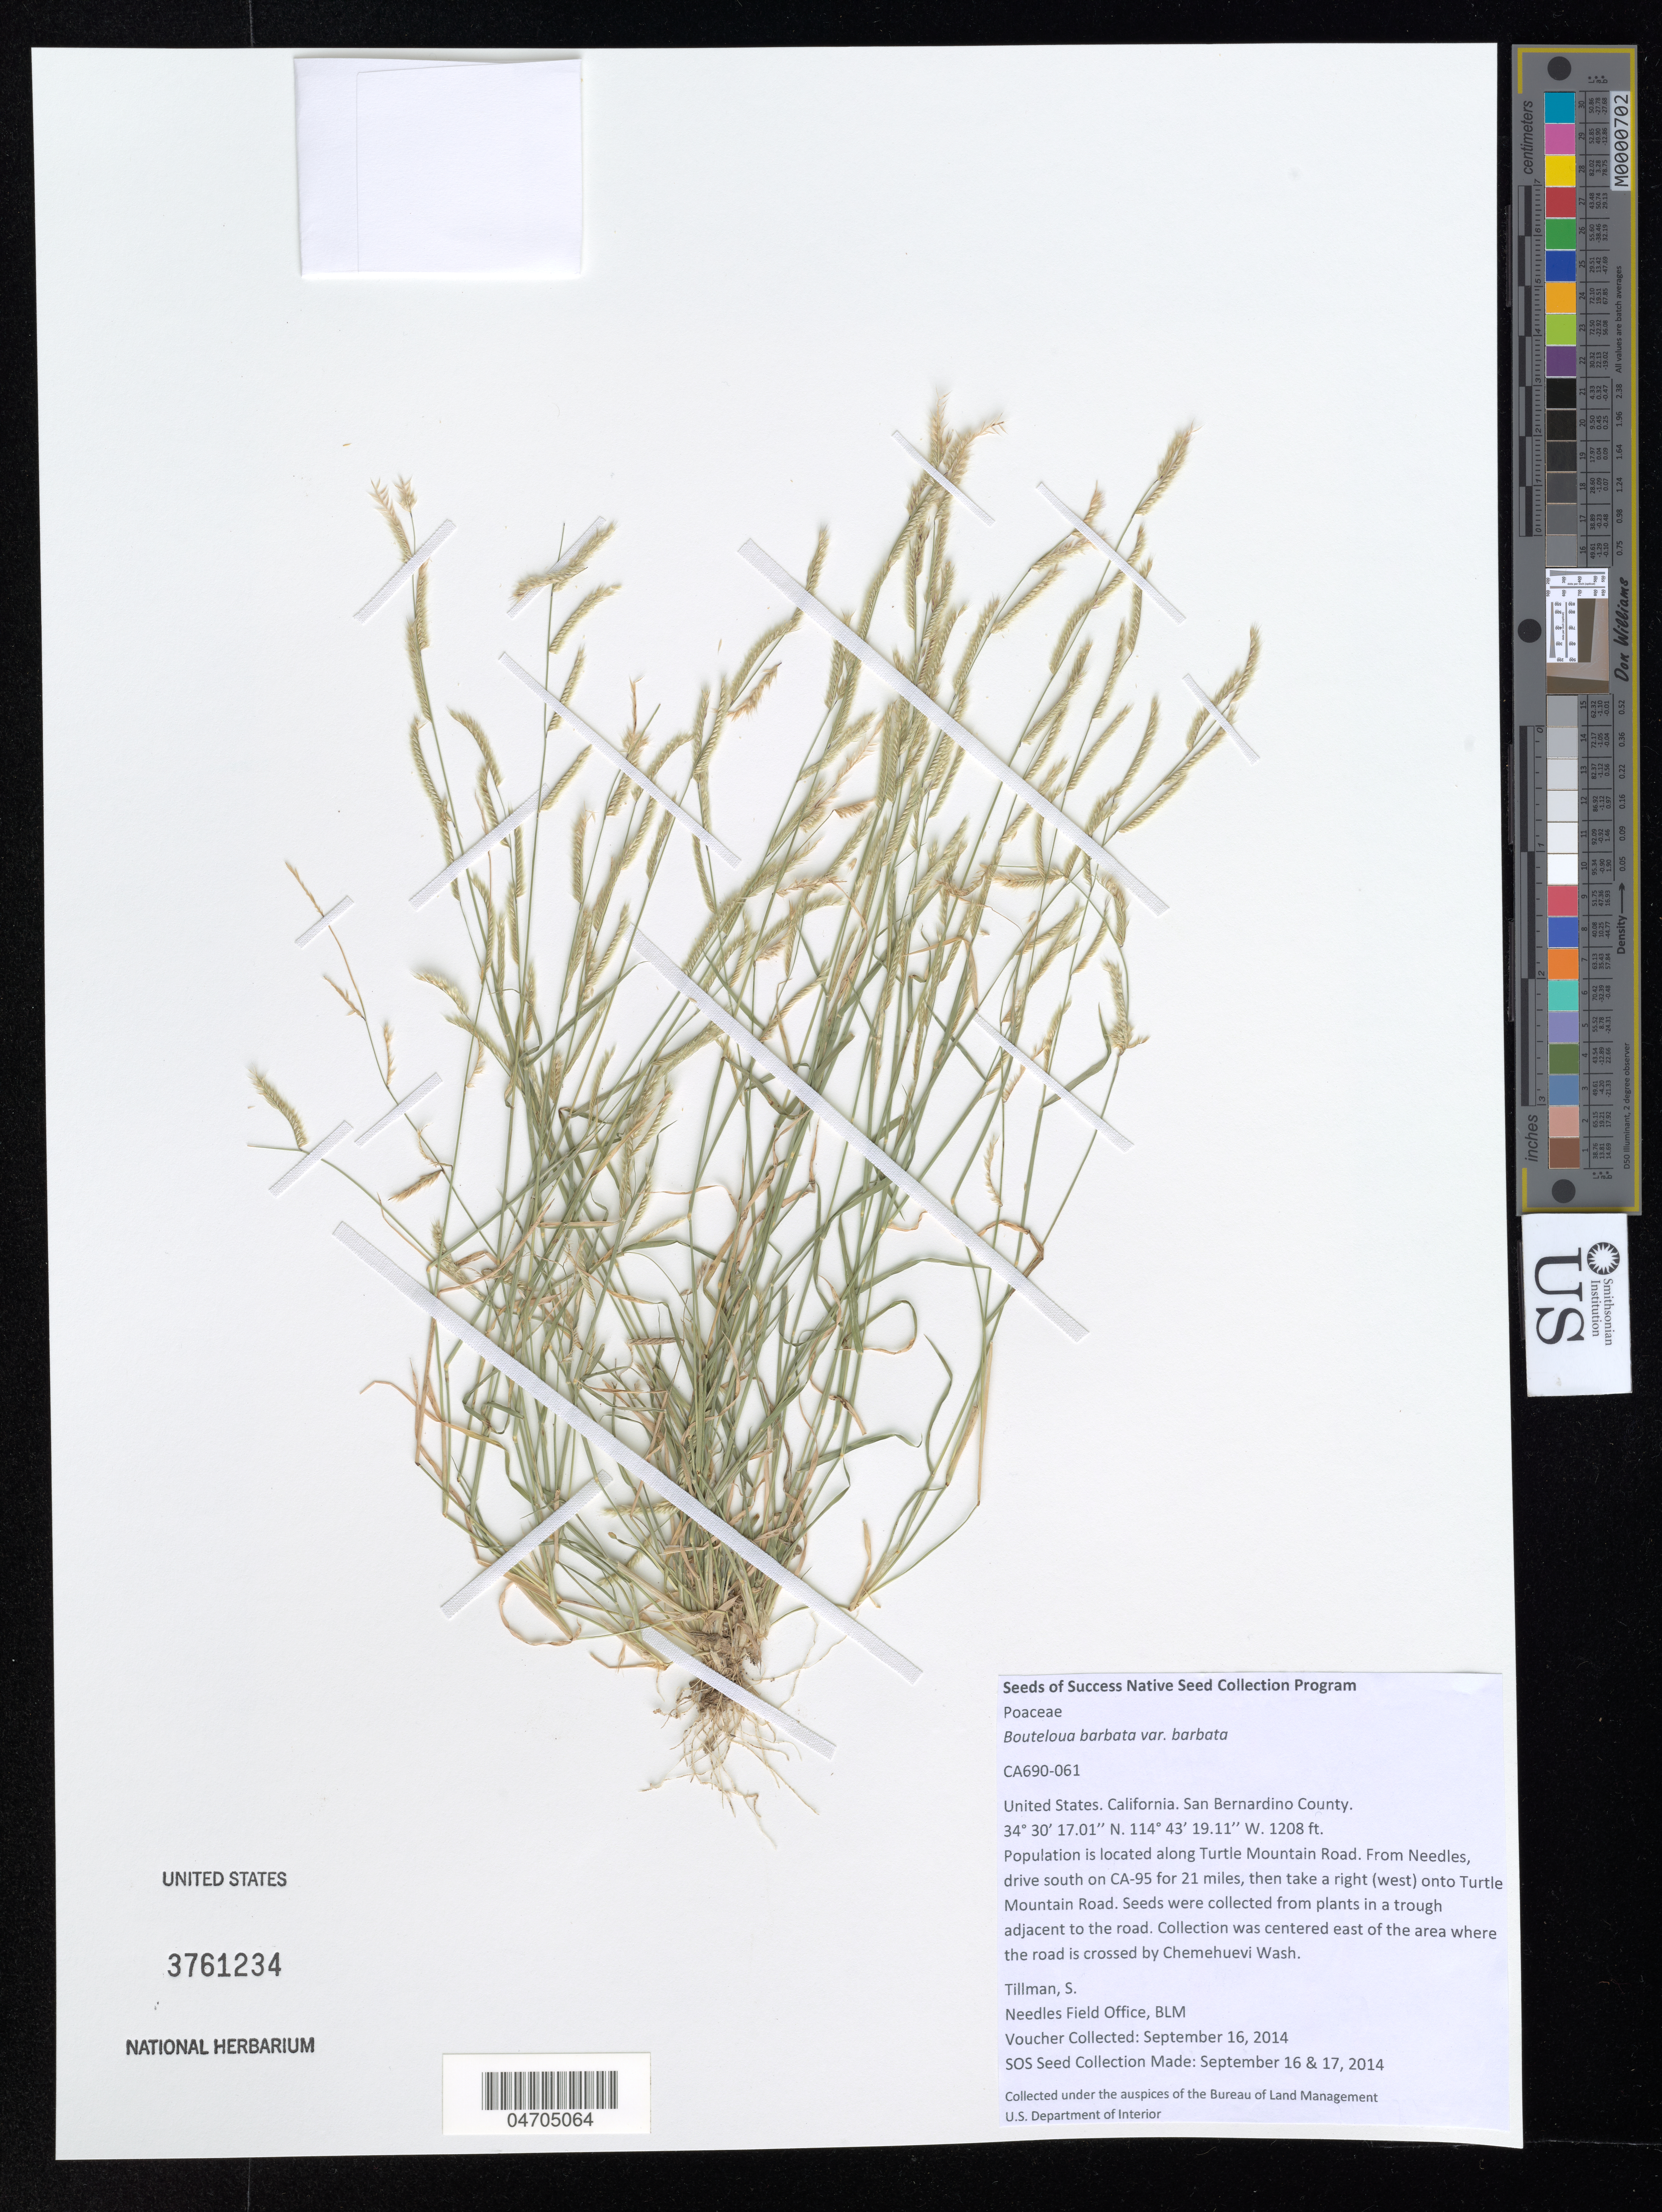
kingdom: Plantae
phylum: Tracheophyta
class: Liliopsida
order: Poales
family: Poaceae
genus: Bouteloua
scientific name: Bouteloua barbata var. barbata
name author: Lagger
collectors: S. Tillman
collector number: CA690-061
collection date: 2014-09-16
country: United States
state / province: California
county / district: San Bernardino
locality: San Bernardino County. Population is located along Turtle Mountain Road. From Needles, drive south on CA-95 for 21 miles, then take a right (west) onto Turtle Mountain Road. Seeds were collected from plants in a trough adjacent to the road. Collection was centered east of the area where the road is crossed by Chemehuevi Wash.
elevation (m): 368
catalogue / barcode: US 3761234